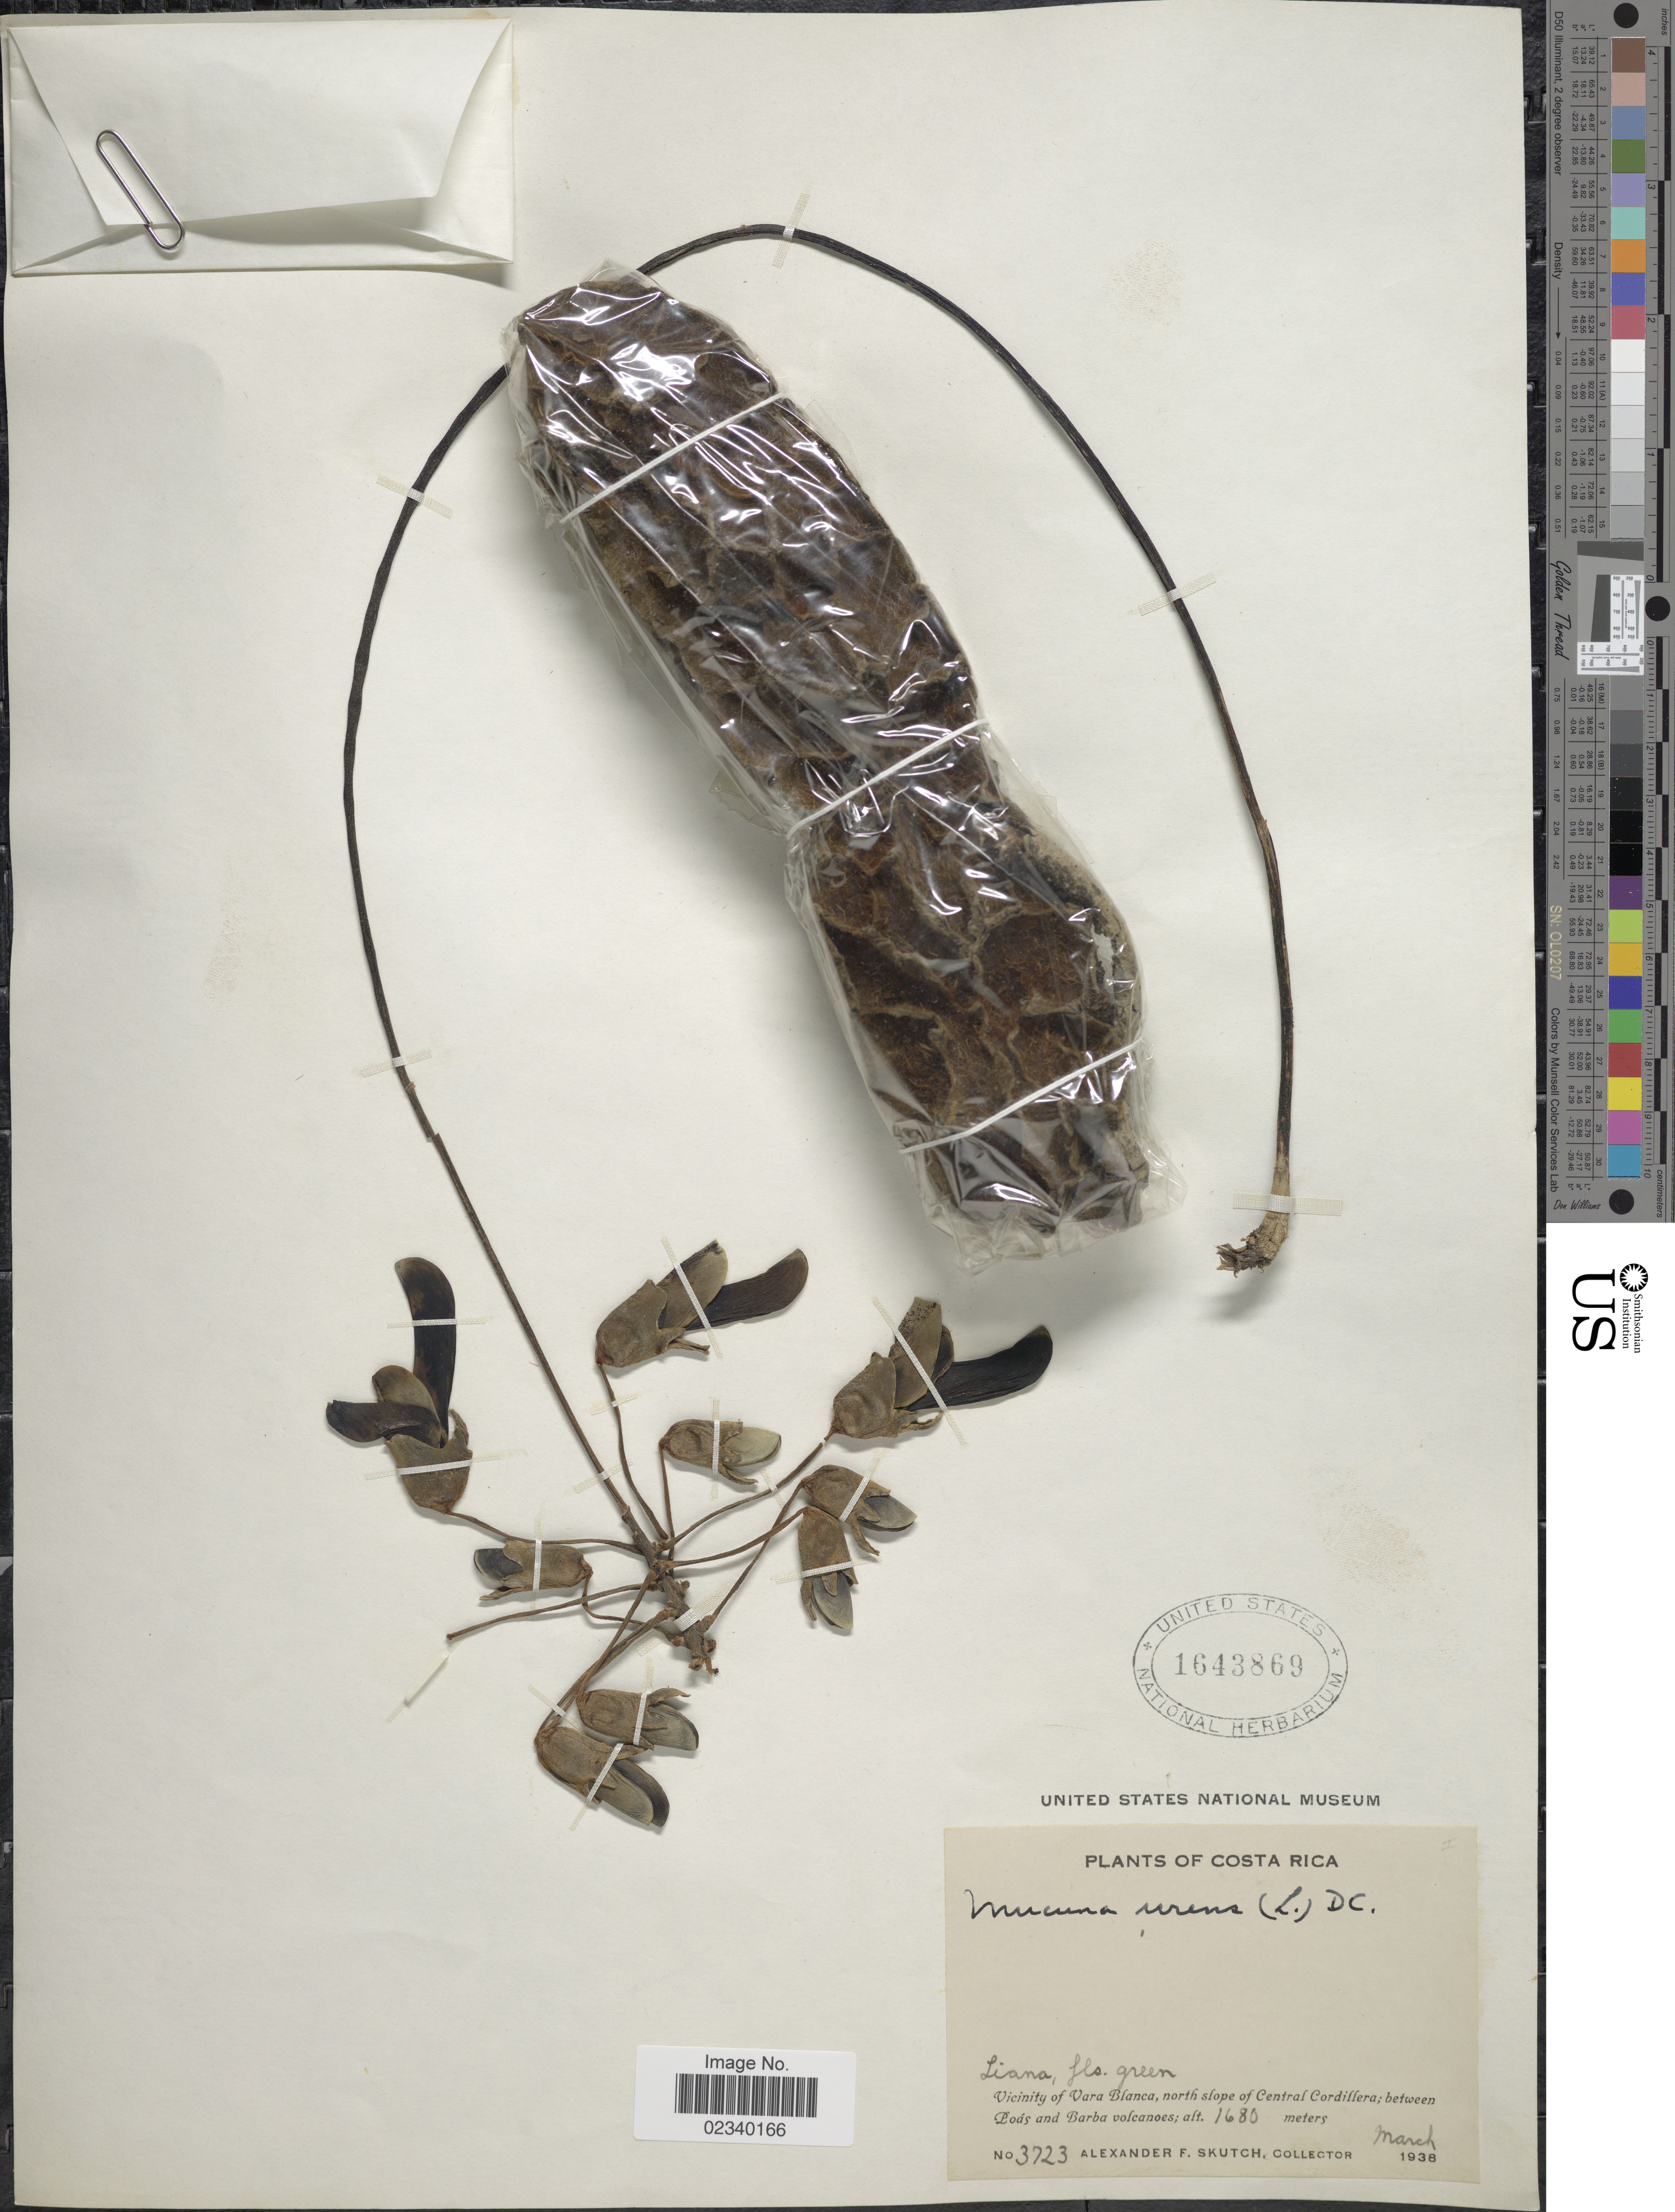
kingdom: Plantae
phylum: Tracheophyta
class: Magnoliopsida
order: Fabales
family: Fabaceae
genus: Mucuna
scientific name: Mucuna urens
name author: (L.) Medik.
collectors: A. F. Skutch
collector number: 3723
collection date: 1938-03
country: Costa Rica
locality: Vicinity of Vara Blanca, north slope of Central Cordillera; between Poa's and Barba volcanoes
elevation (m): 1680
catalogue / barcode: US 1643869